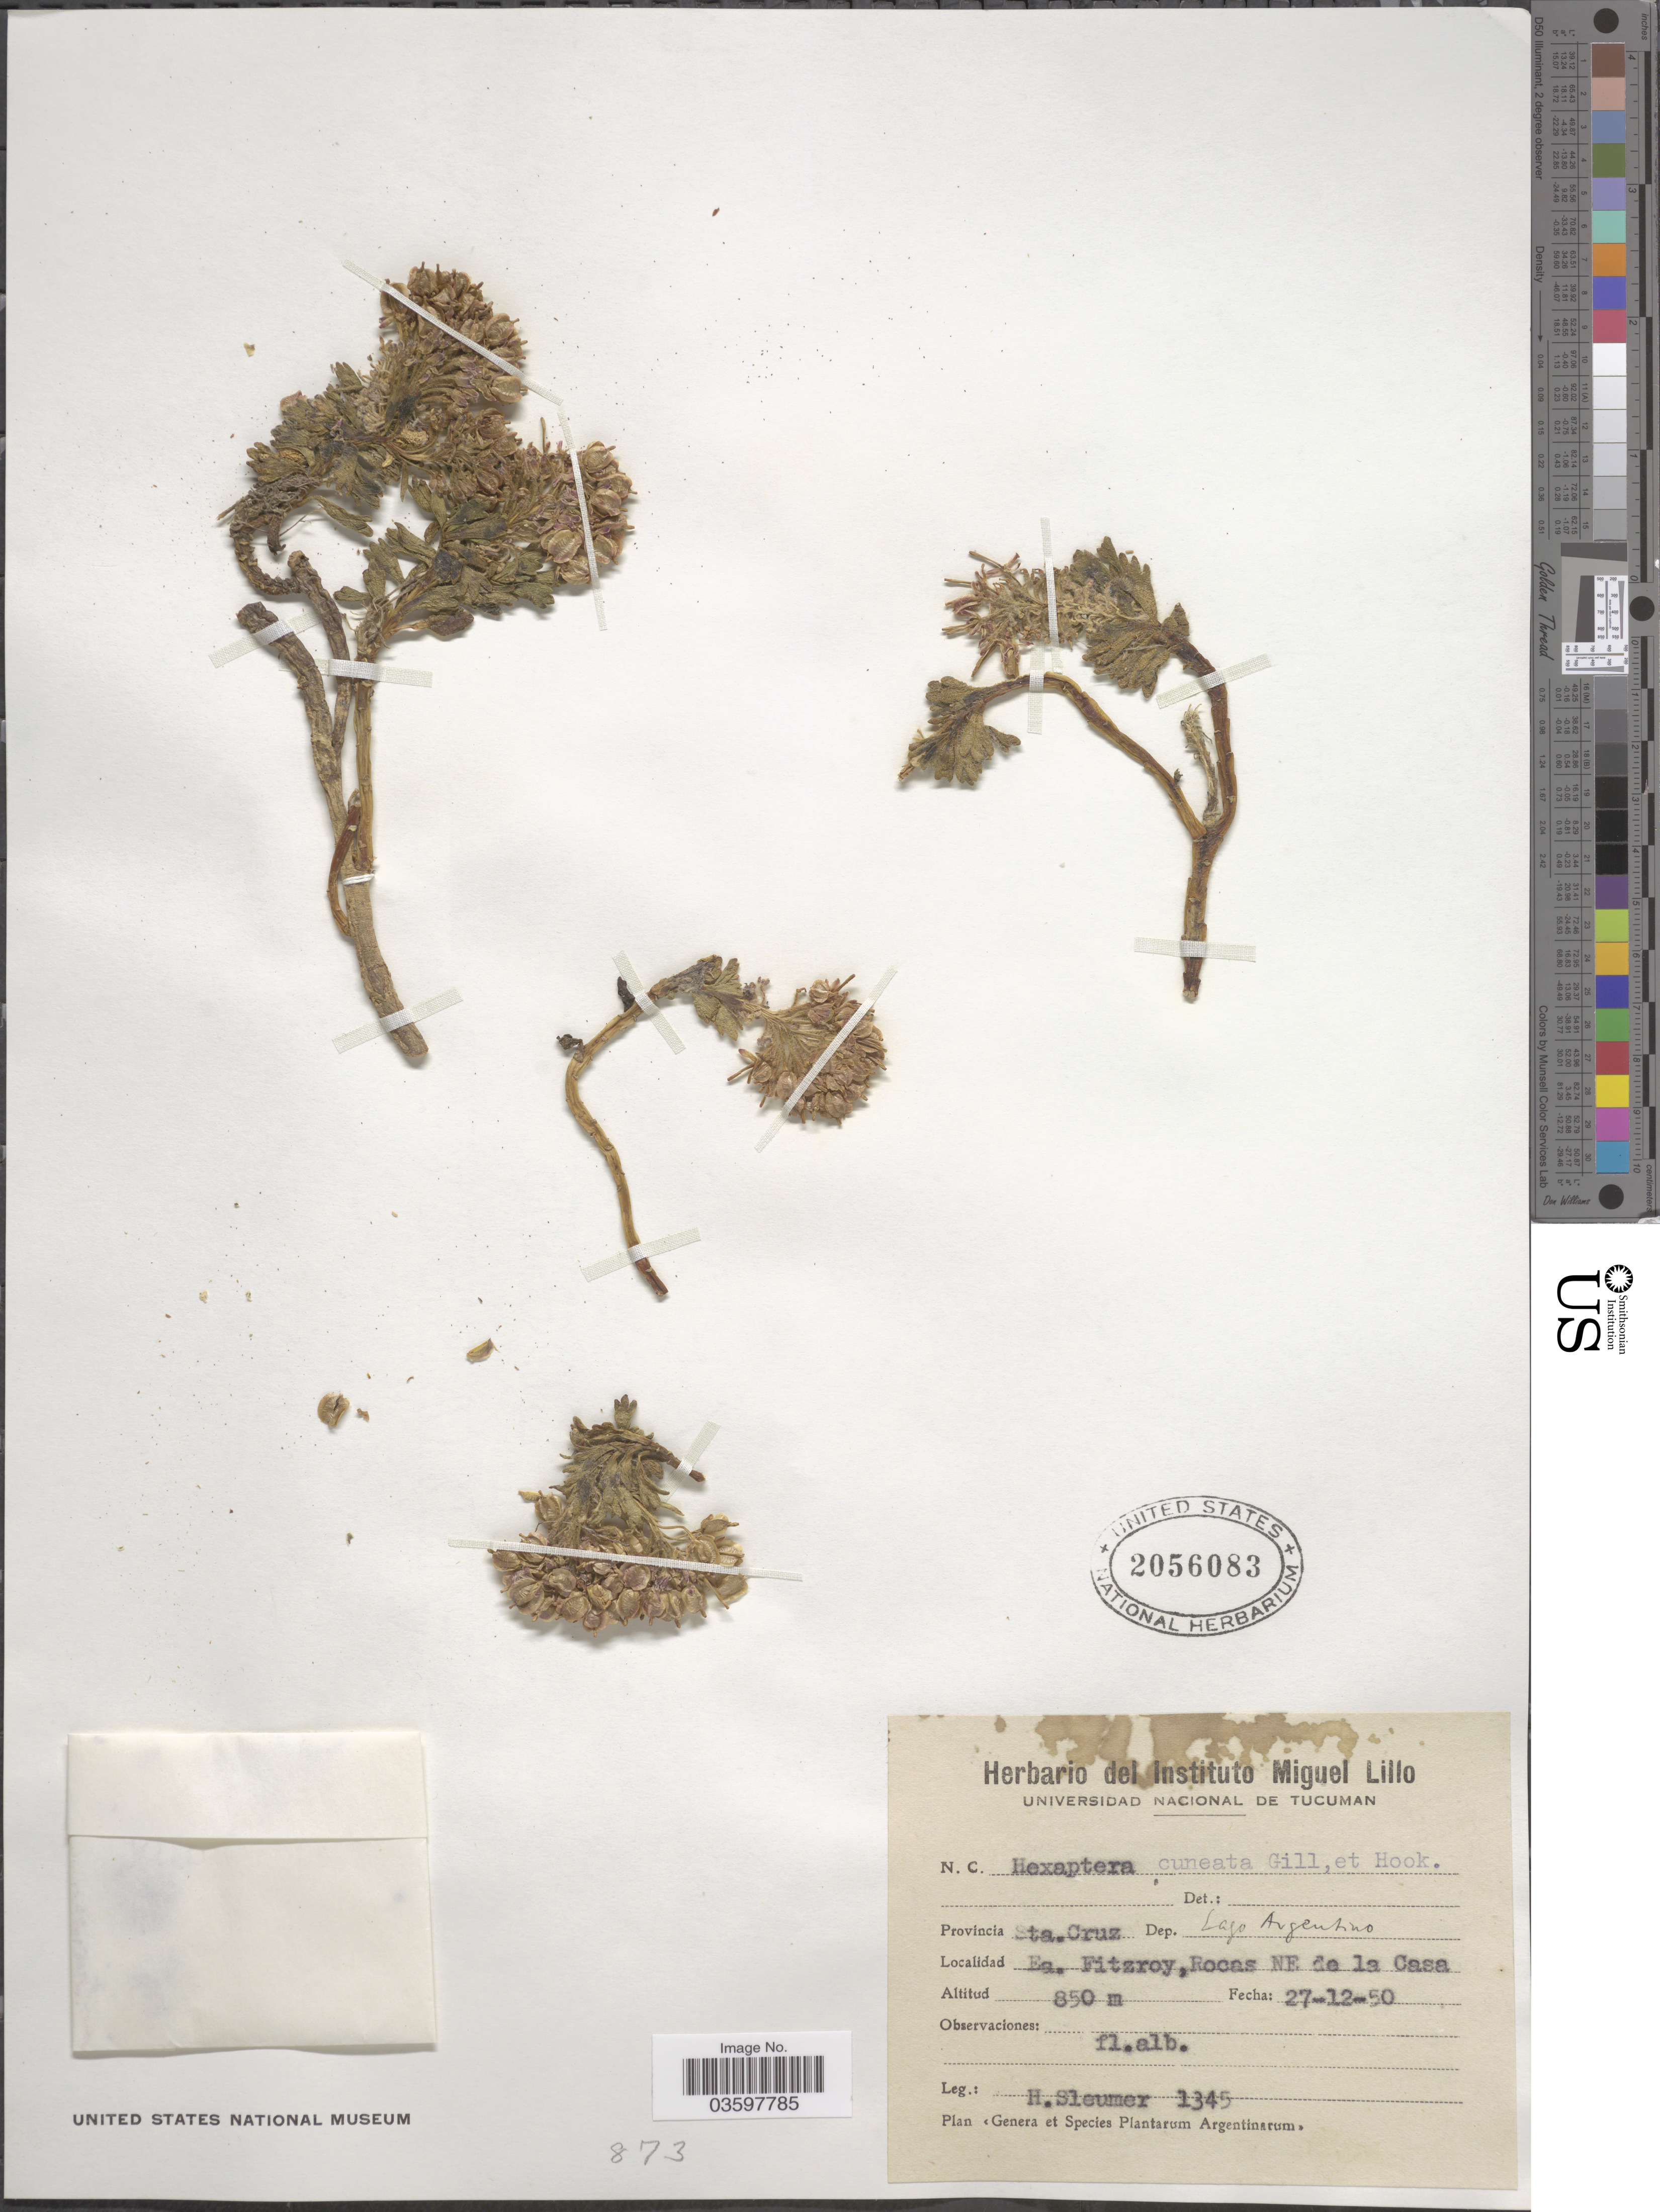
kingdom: Plantae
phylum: Tracheophyta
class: Magnoliopsida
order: Brassicales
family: Brassicaceae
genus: Menonvillea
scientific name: Menonvillea cuneata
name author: (Gillies & Hook.) Rollins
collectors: H. O. Sleumer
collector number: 1345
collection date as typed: Transcribed d/m/y: 27/12/50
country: Argentina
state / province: Santa Cruz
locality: Dep. Lago Argentino. Ea. Fitzroy, Rocas NE de la Casa.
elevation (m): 850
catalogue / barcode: US 2056083